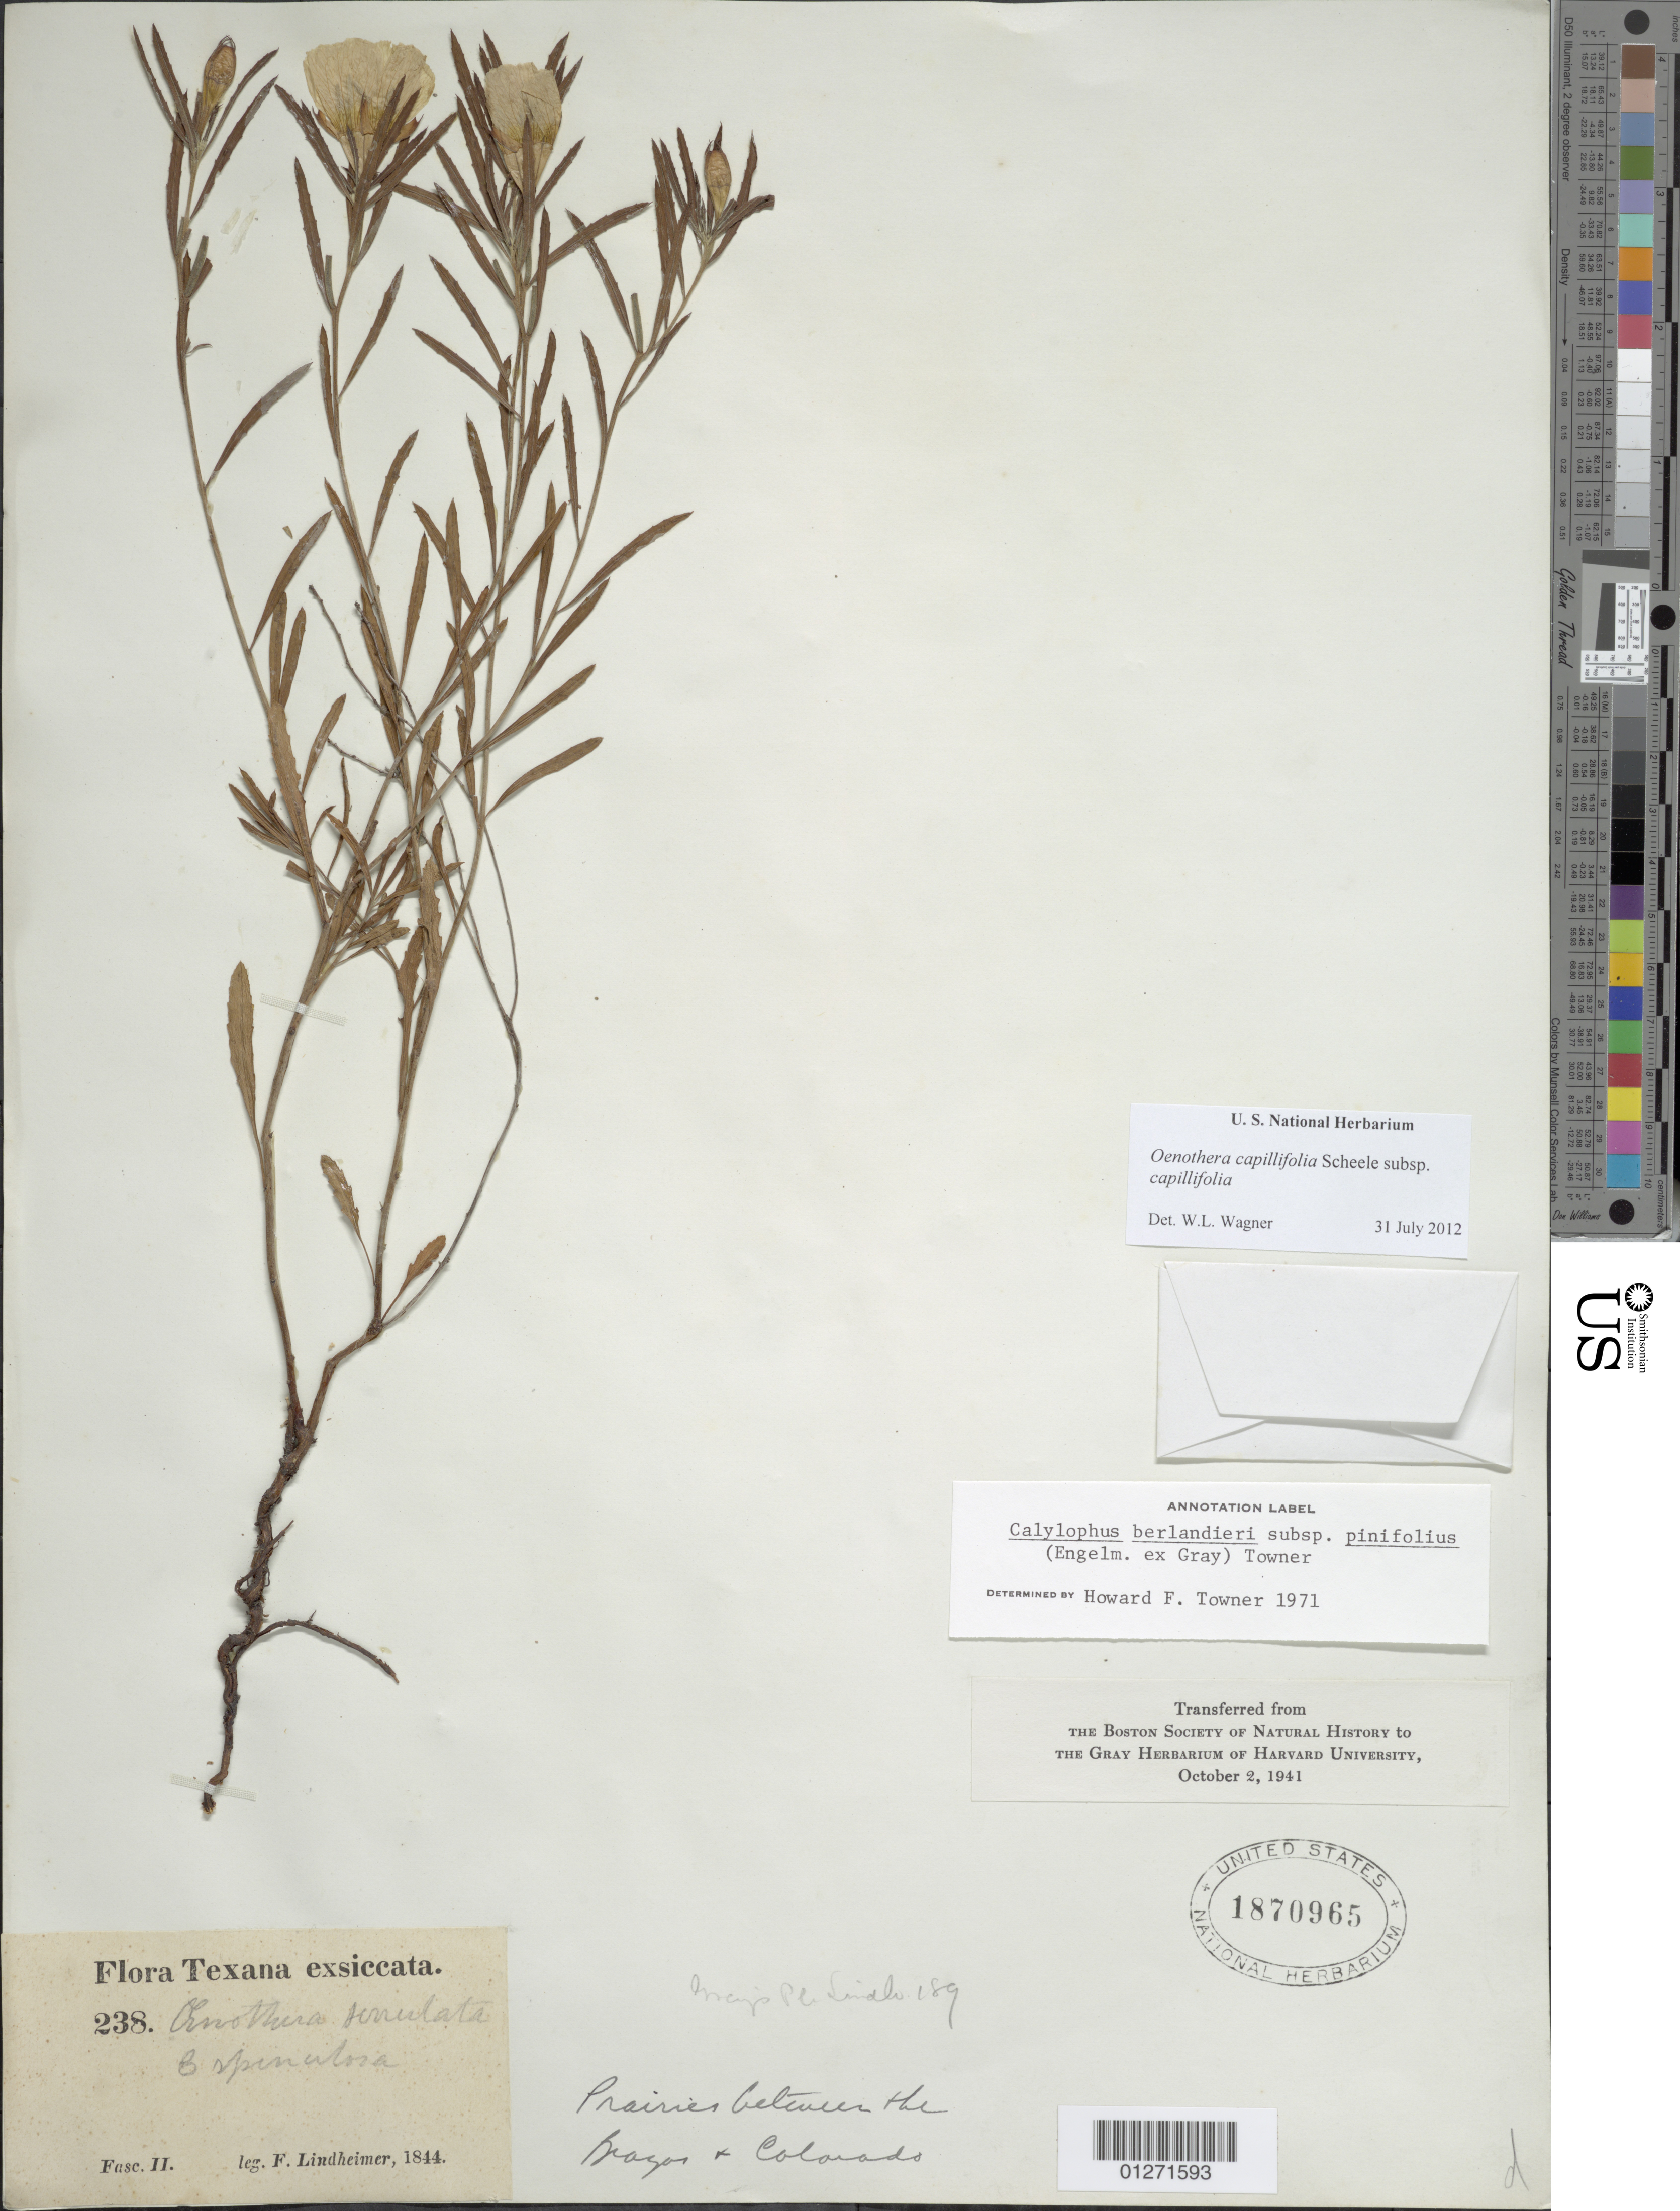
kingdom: Plantae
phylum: Tracheophyta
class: Magnoliopsida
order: Myrtales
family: Onagraceae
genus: Oenothera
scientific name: Oenothera capillifolia subsp. capillifolia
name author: Scheele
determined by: Wagner, W. L., (BOT), Smithsonian Institution - National Museum of Natural History (UNITED STATES)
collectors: F. J. Lindheimer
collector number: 238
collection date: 1844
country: United States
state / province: Texas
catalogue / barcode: US 1870965